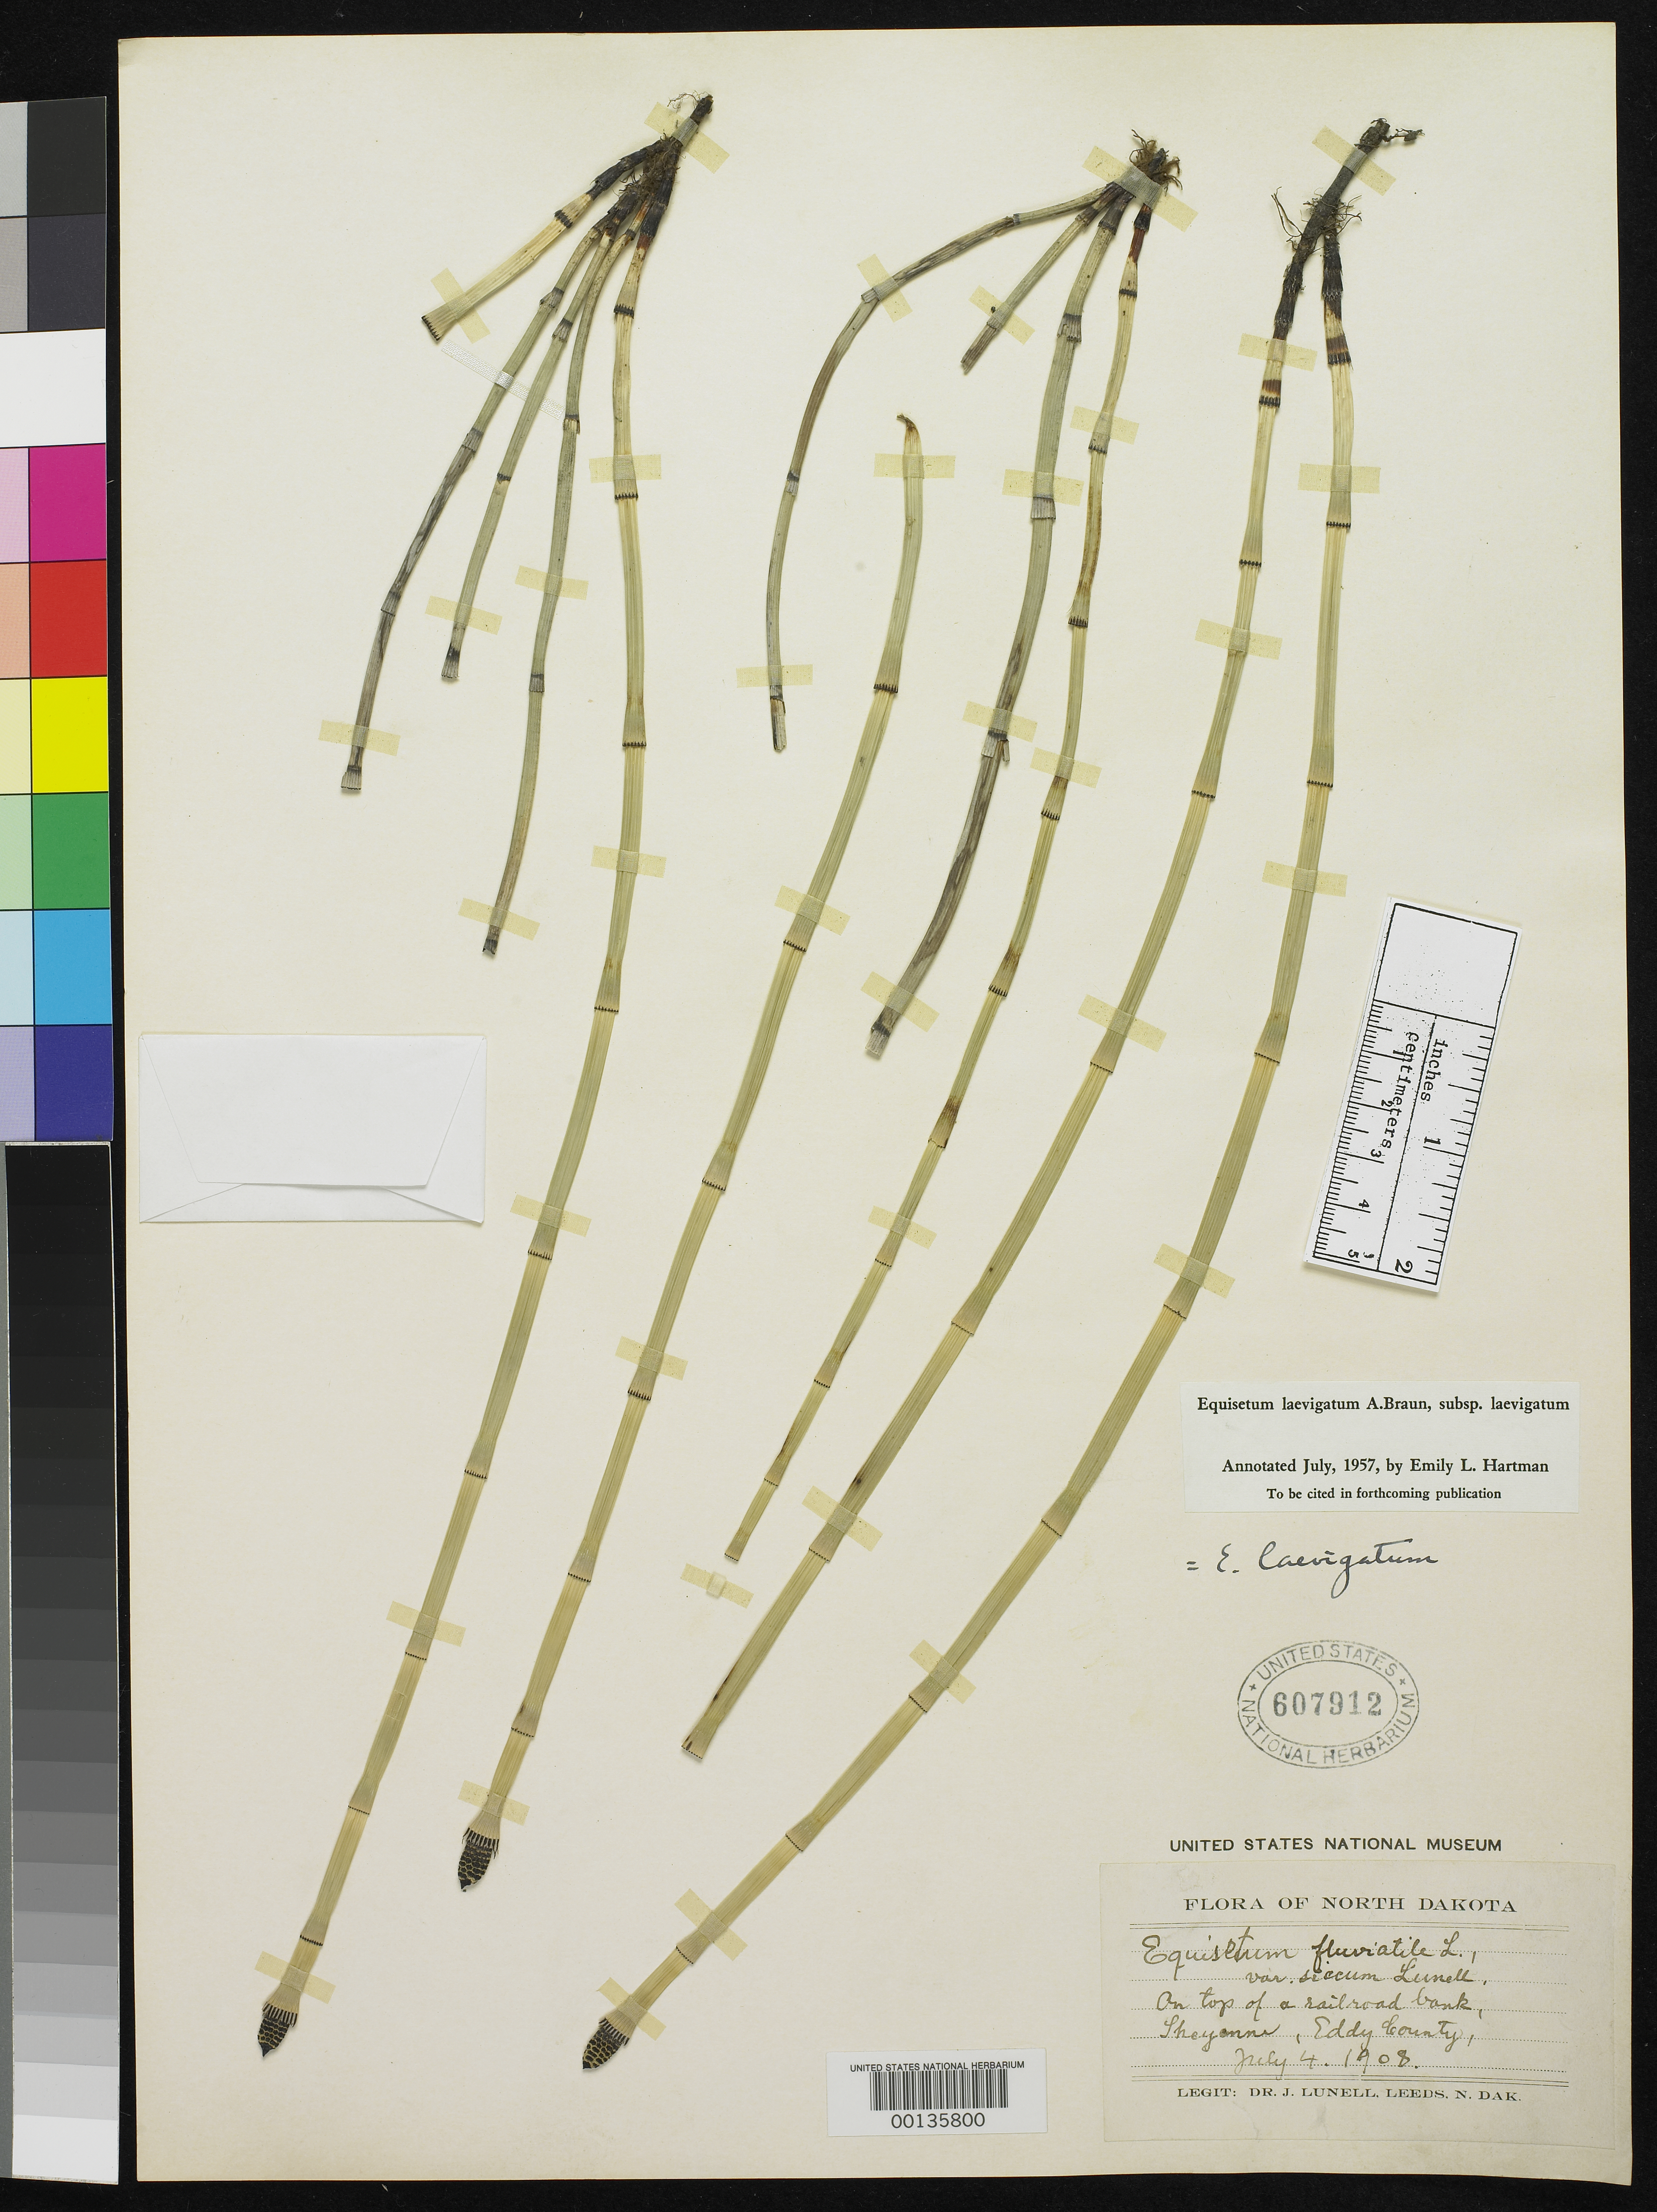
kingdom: Plantae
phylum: Tracheophyta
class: Polypodiopsida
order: Equisetales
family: Equisetaceae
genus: Equisetum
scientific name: Equisetum fluviatile var. siccum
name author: Lunell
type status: Type Collection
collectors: J. Lunell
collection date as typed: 04 Jul 1908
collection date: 1908-07-04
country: United States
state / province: North Dakota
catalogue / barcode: US 607912